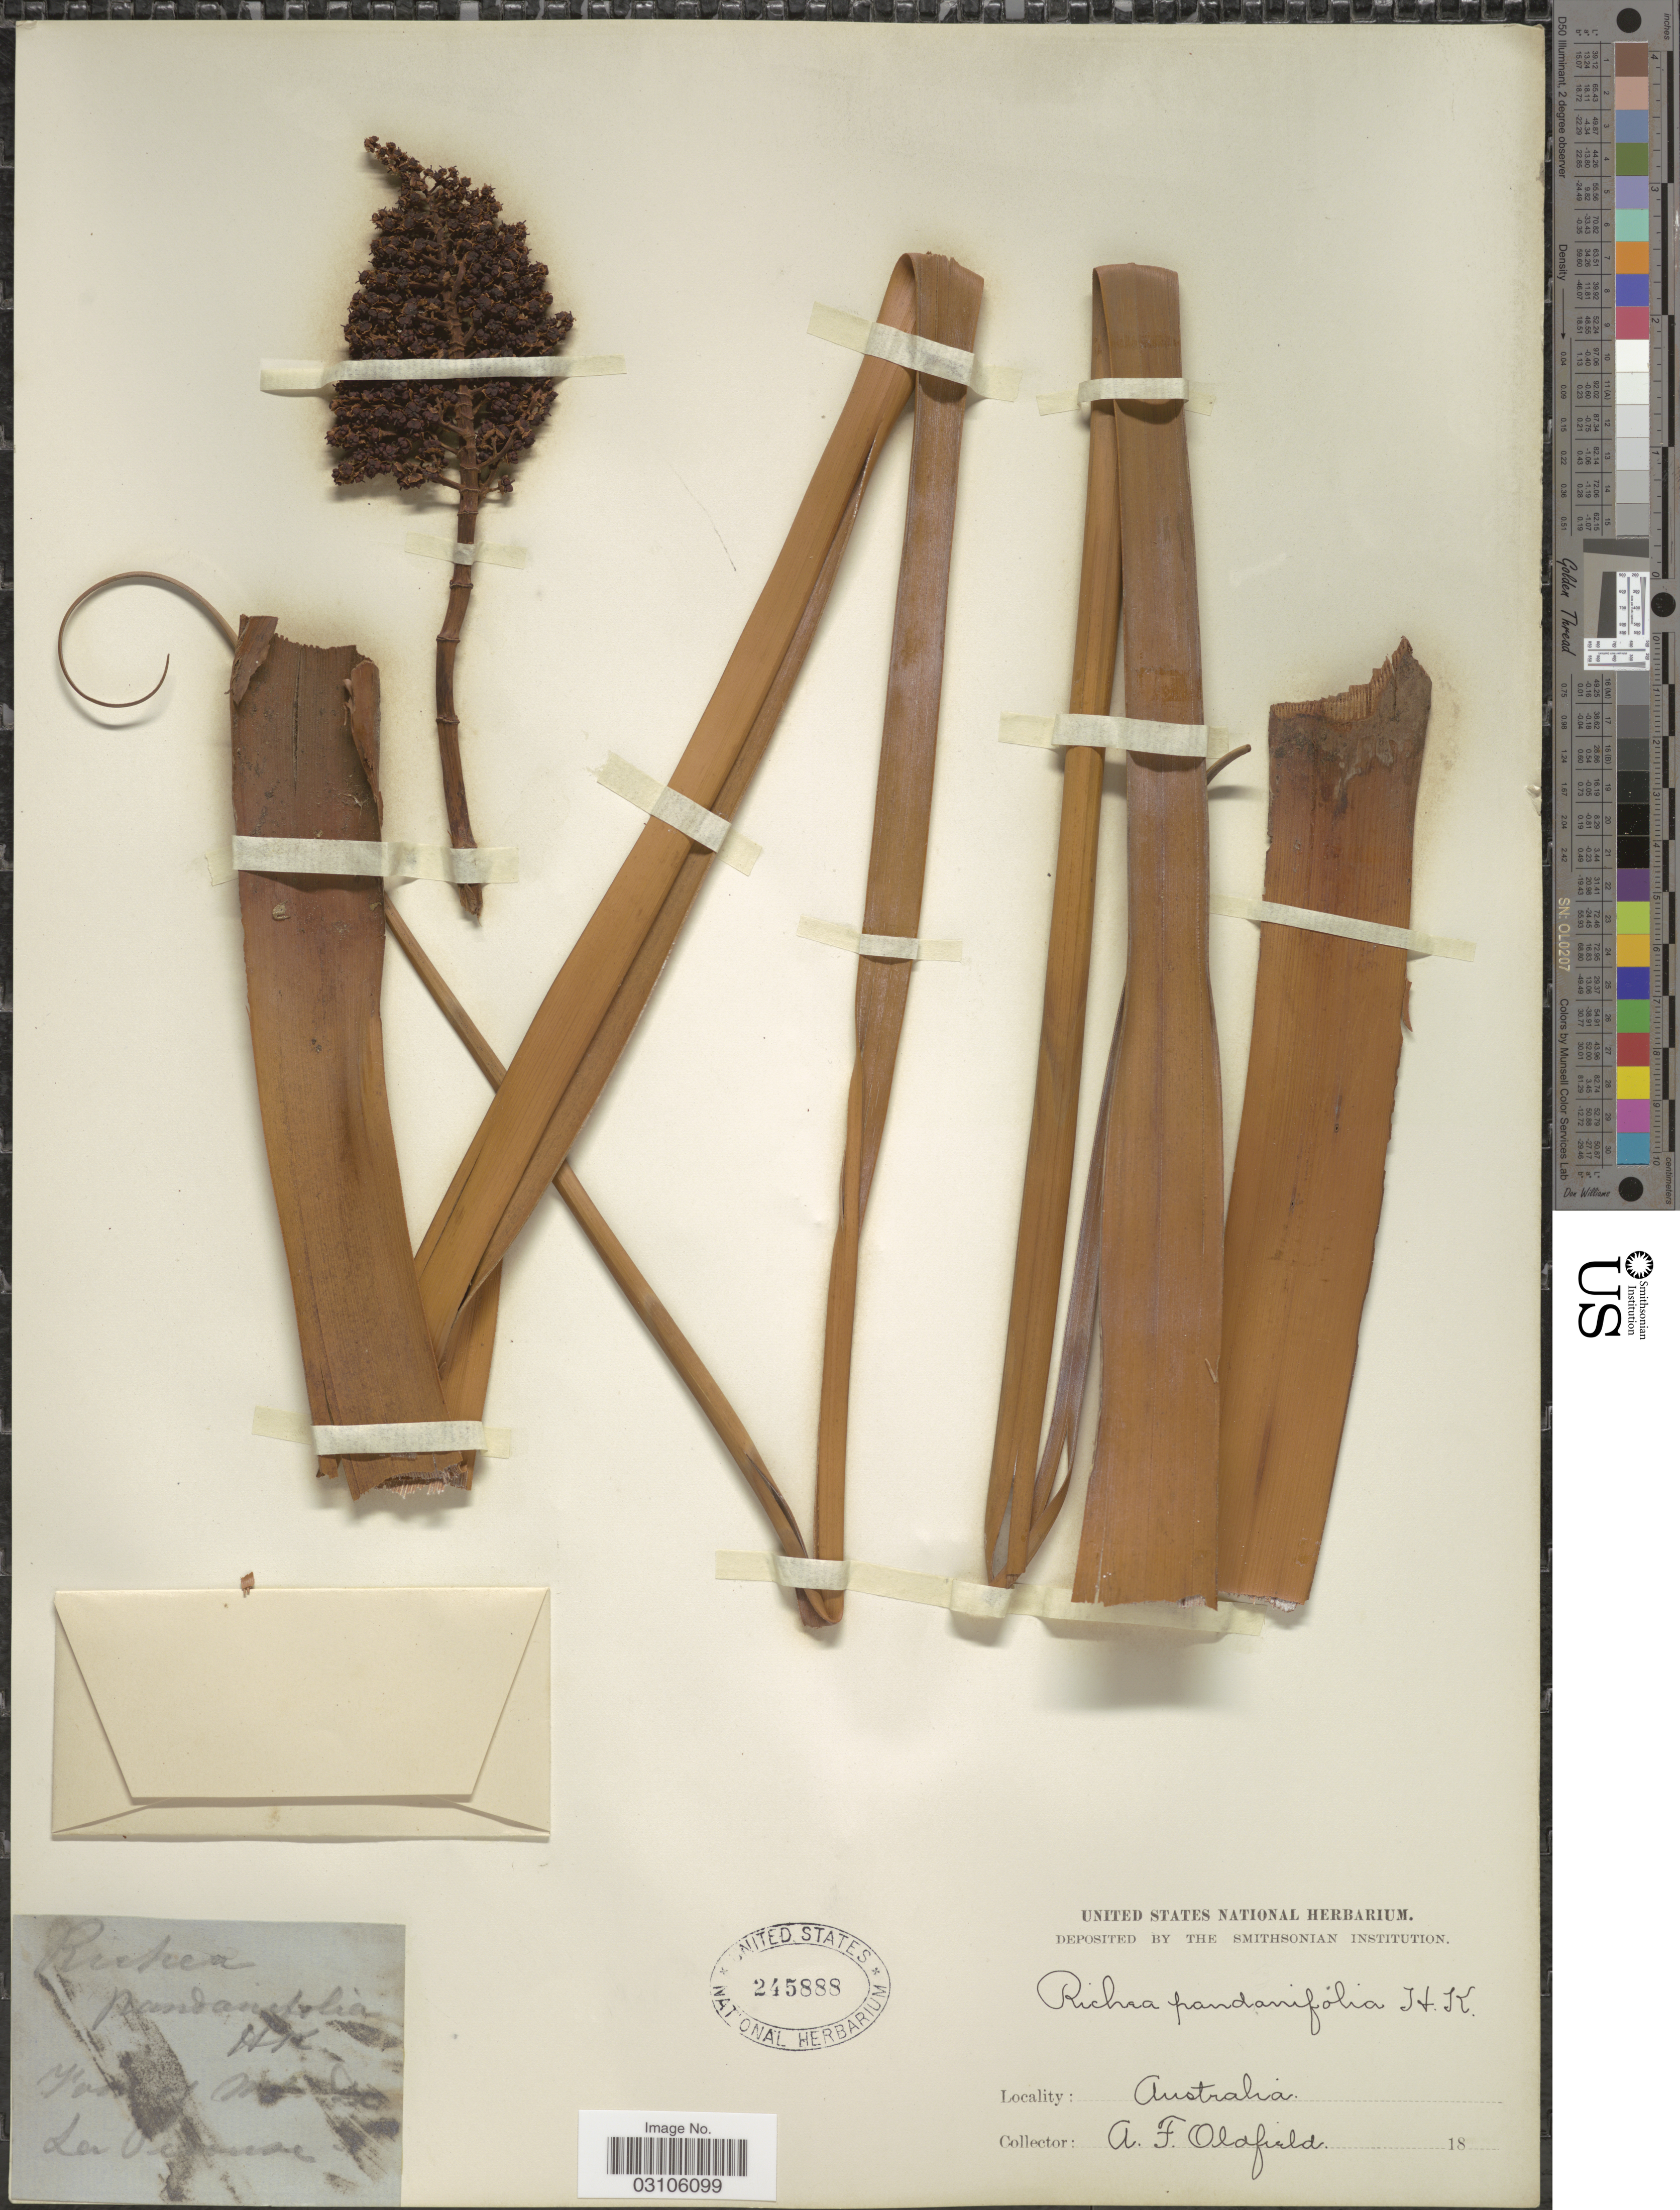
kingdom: Plantae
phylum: Tracheophyta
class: Magnoliopsida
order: Ericales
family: Ericaceae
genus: Richea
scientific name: Richea pandanifolia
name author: Hook. f.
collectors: A. Oldfield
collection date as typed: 18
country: Australia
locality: La Vermuse.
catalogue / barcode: US 245888